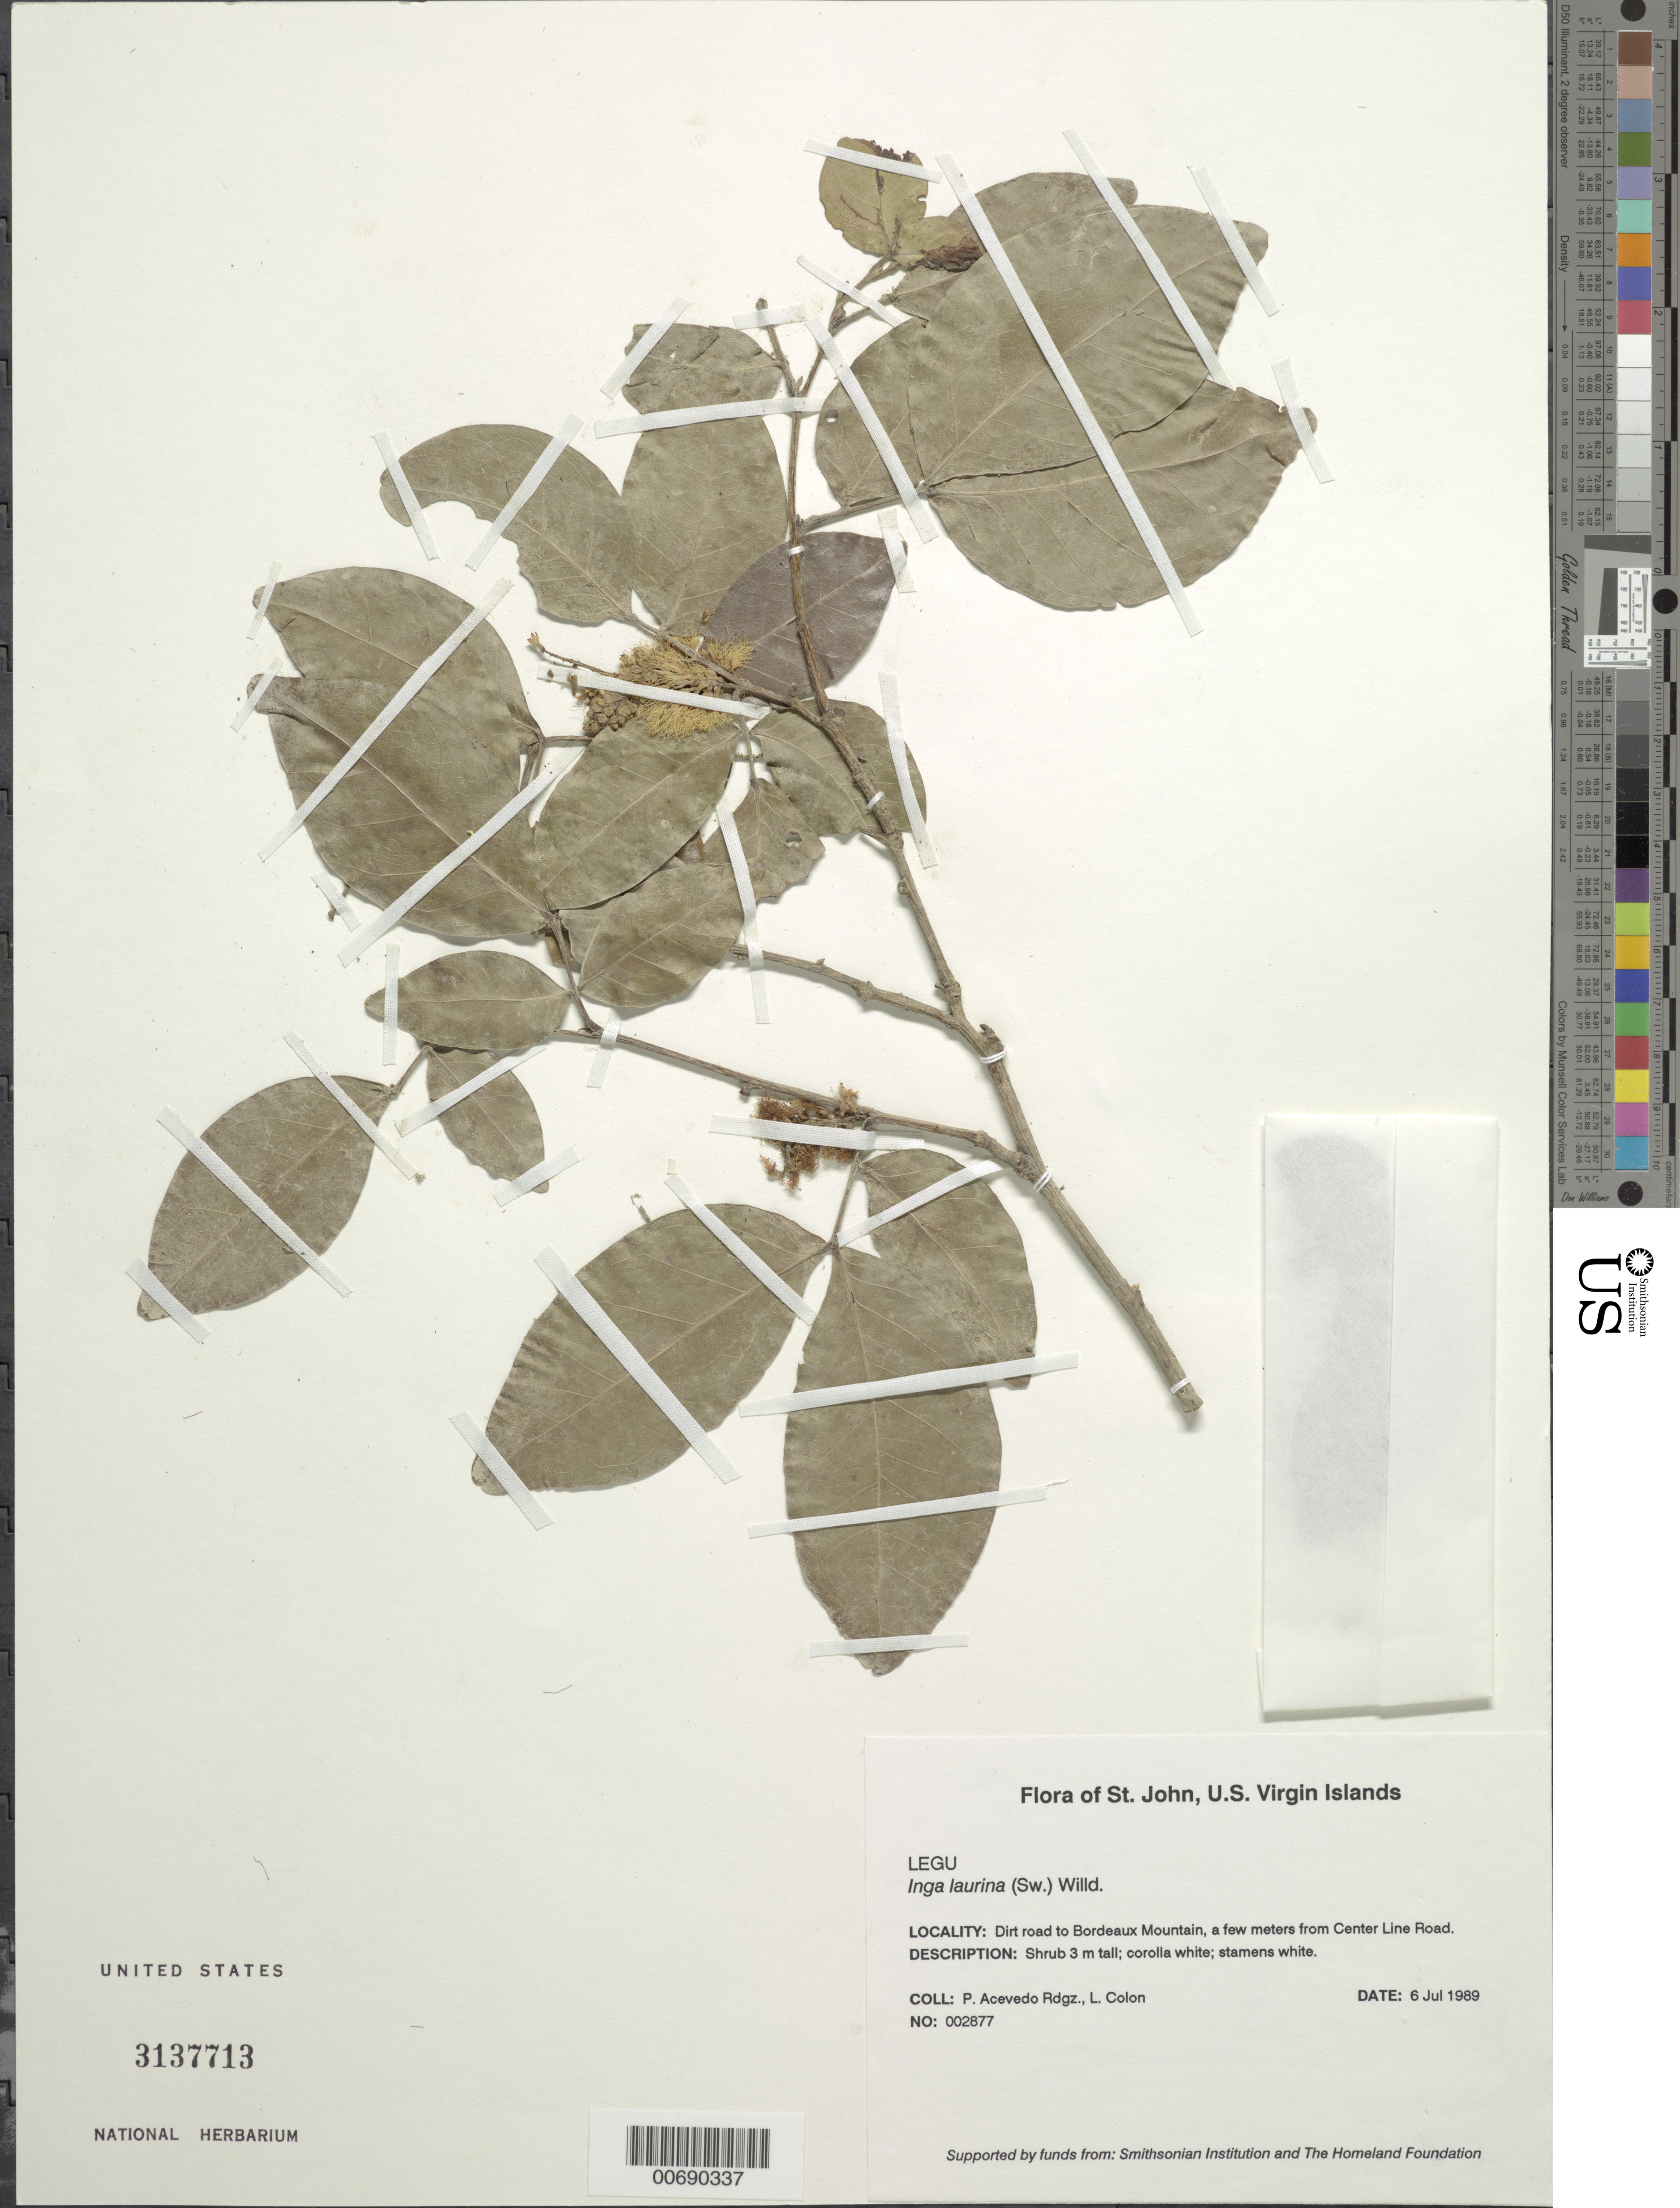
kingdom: Plantae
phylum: Tracheophyta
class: Magnoliopsida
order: Fabales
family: Fabaceae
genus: Inga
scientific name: Inga laurina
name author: (Sw.) Willd.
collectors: P. Acevedo-Rodr. & L. Colon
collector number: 2877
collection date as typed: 06 Jul 1989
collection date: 1989-07-06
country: U.S. Virgin Islands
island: St. John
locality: Coral Bay Quarter; along dirt road to Bordeaux Mountain, a few meters from Center Line Road.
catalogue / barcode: US 3137713